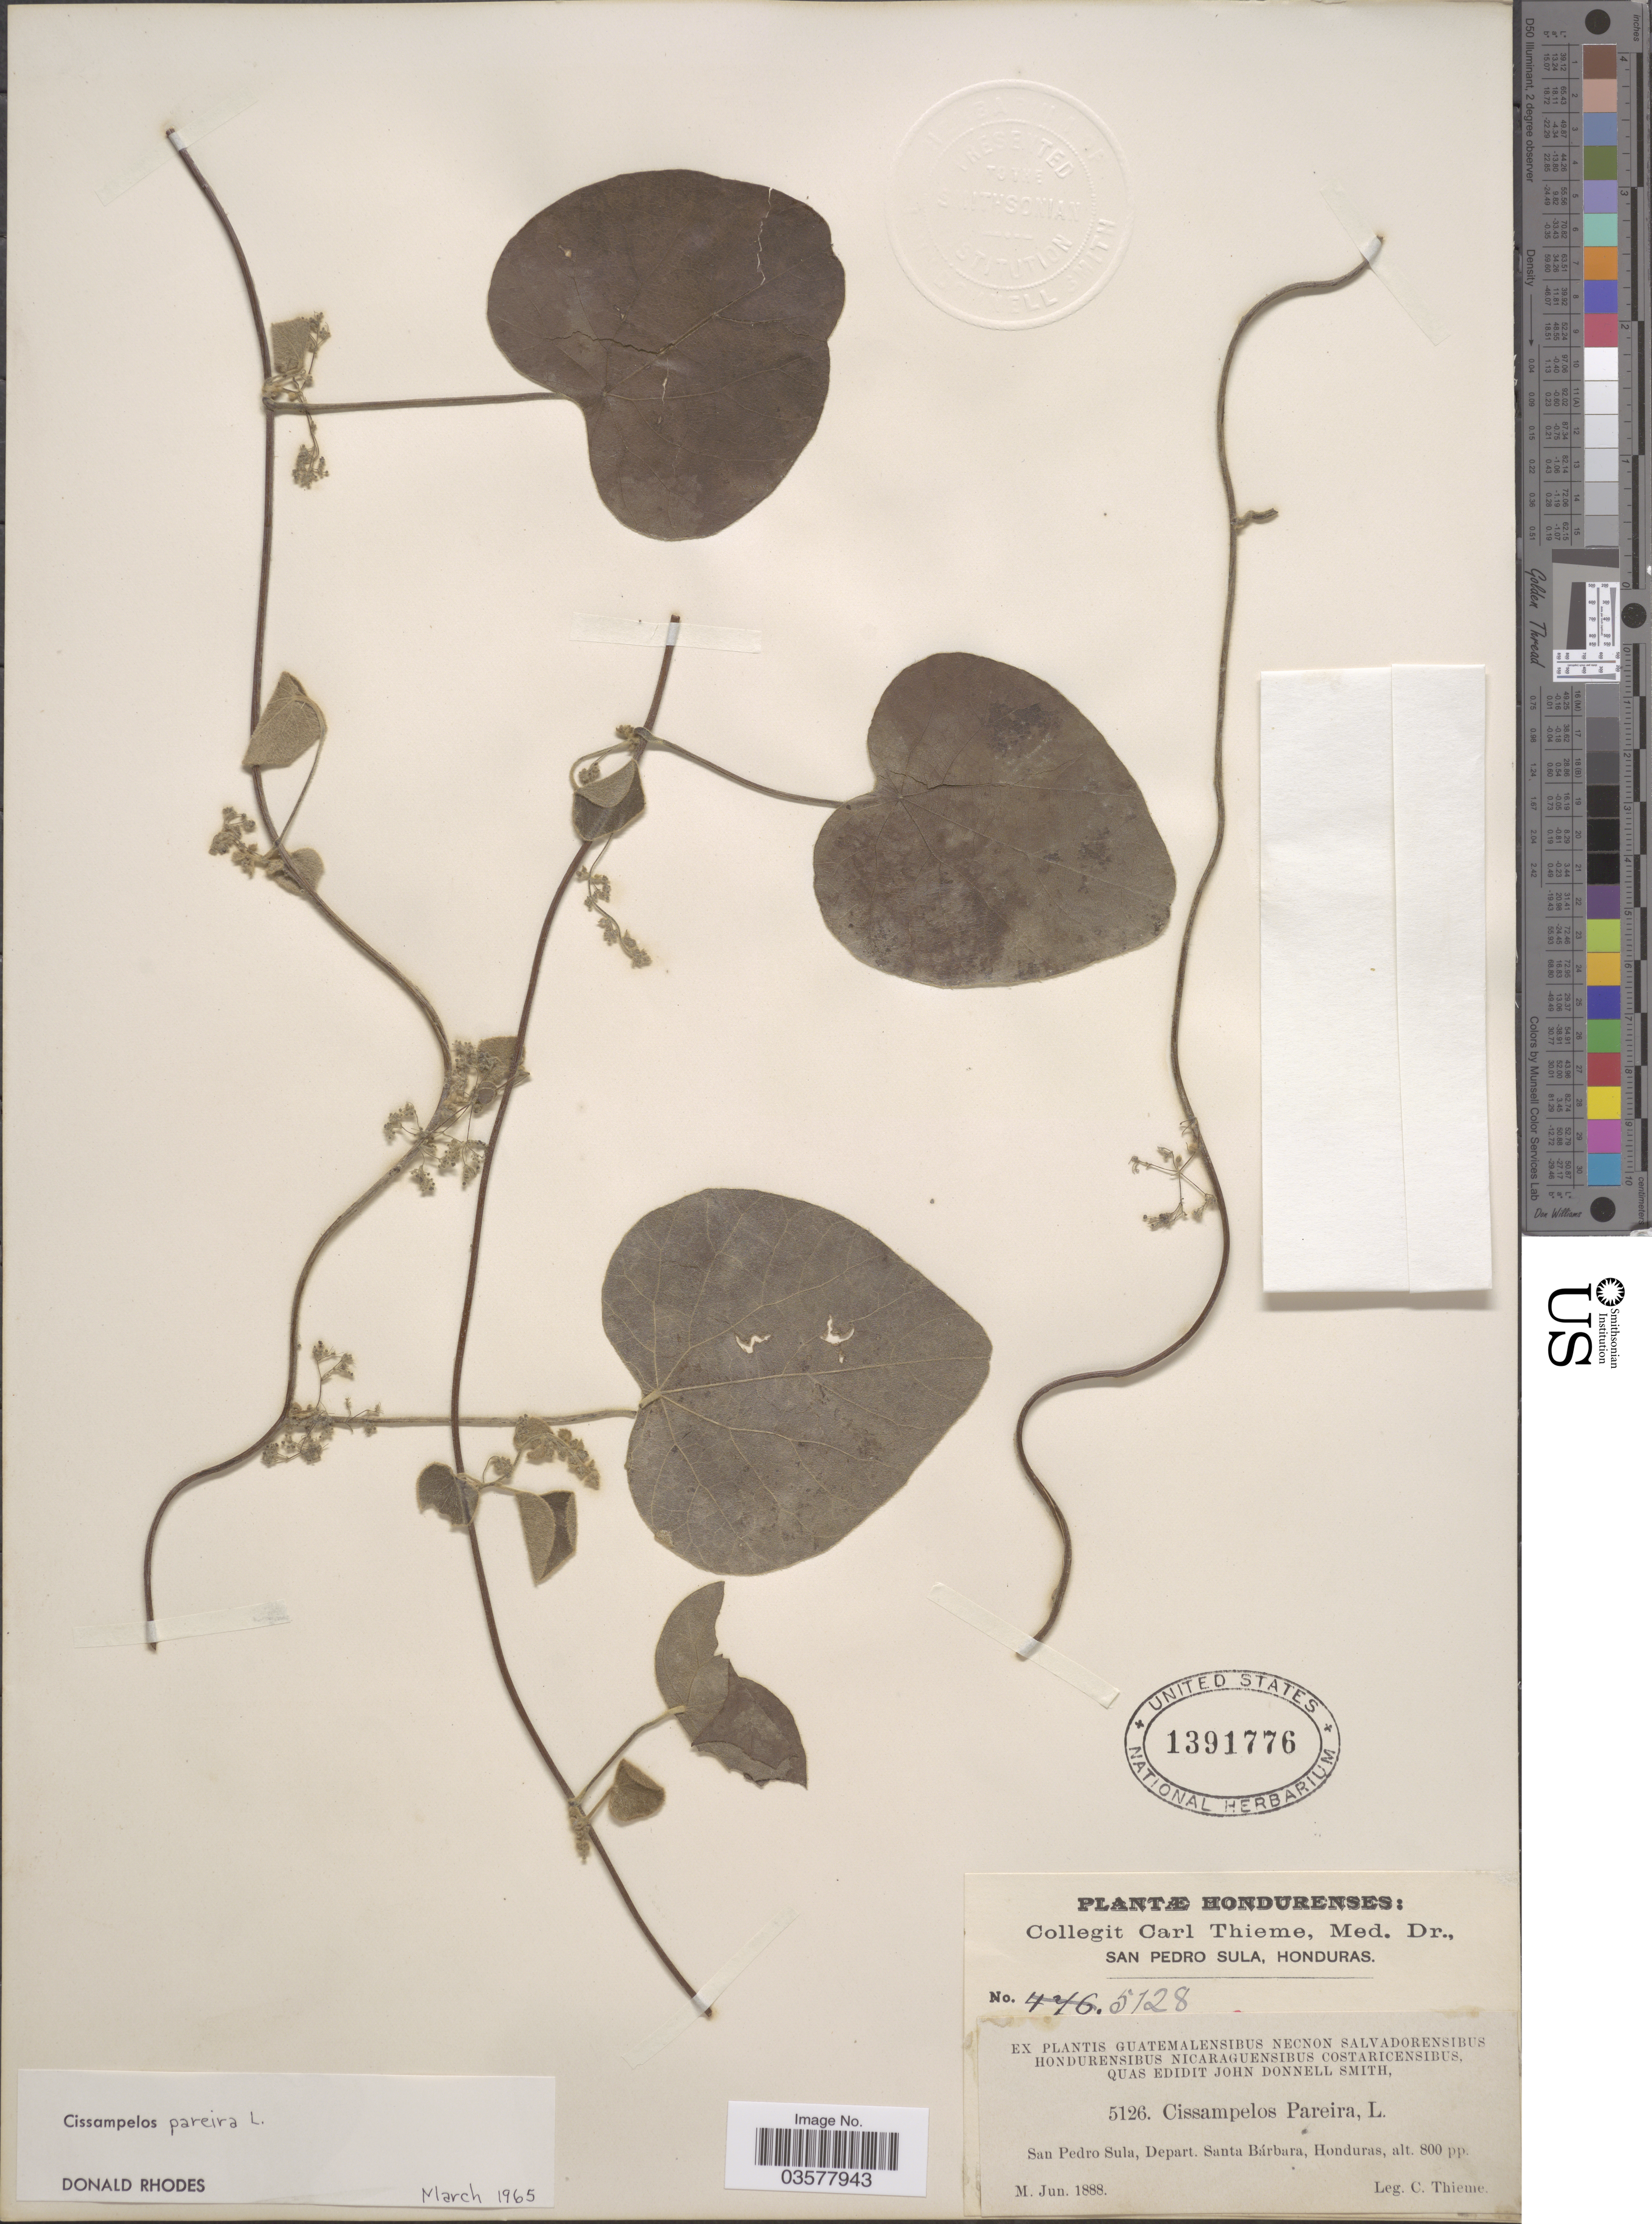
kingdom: Plantae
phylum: Tracheophyta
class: Magnoliopsida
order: Ranunculales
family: Menispermaceae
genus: Cissampelos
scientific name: Cissampelos pareira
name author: L.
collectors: C. Thieme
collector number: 5128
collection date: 1888-06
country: Honduras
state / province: Santa Barbara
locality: San Pedro Sula, Depart. Santa Bárbara.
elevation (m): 244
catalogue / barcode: US 1391776